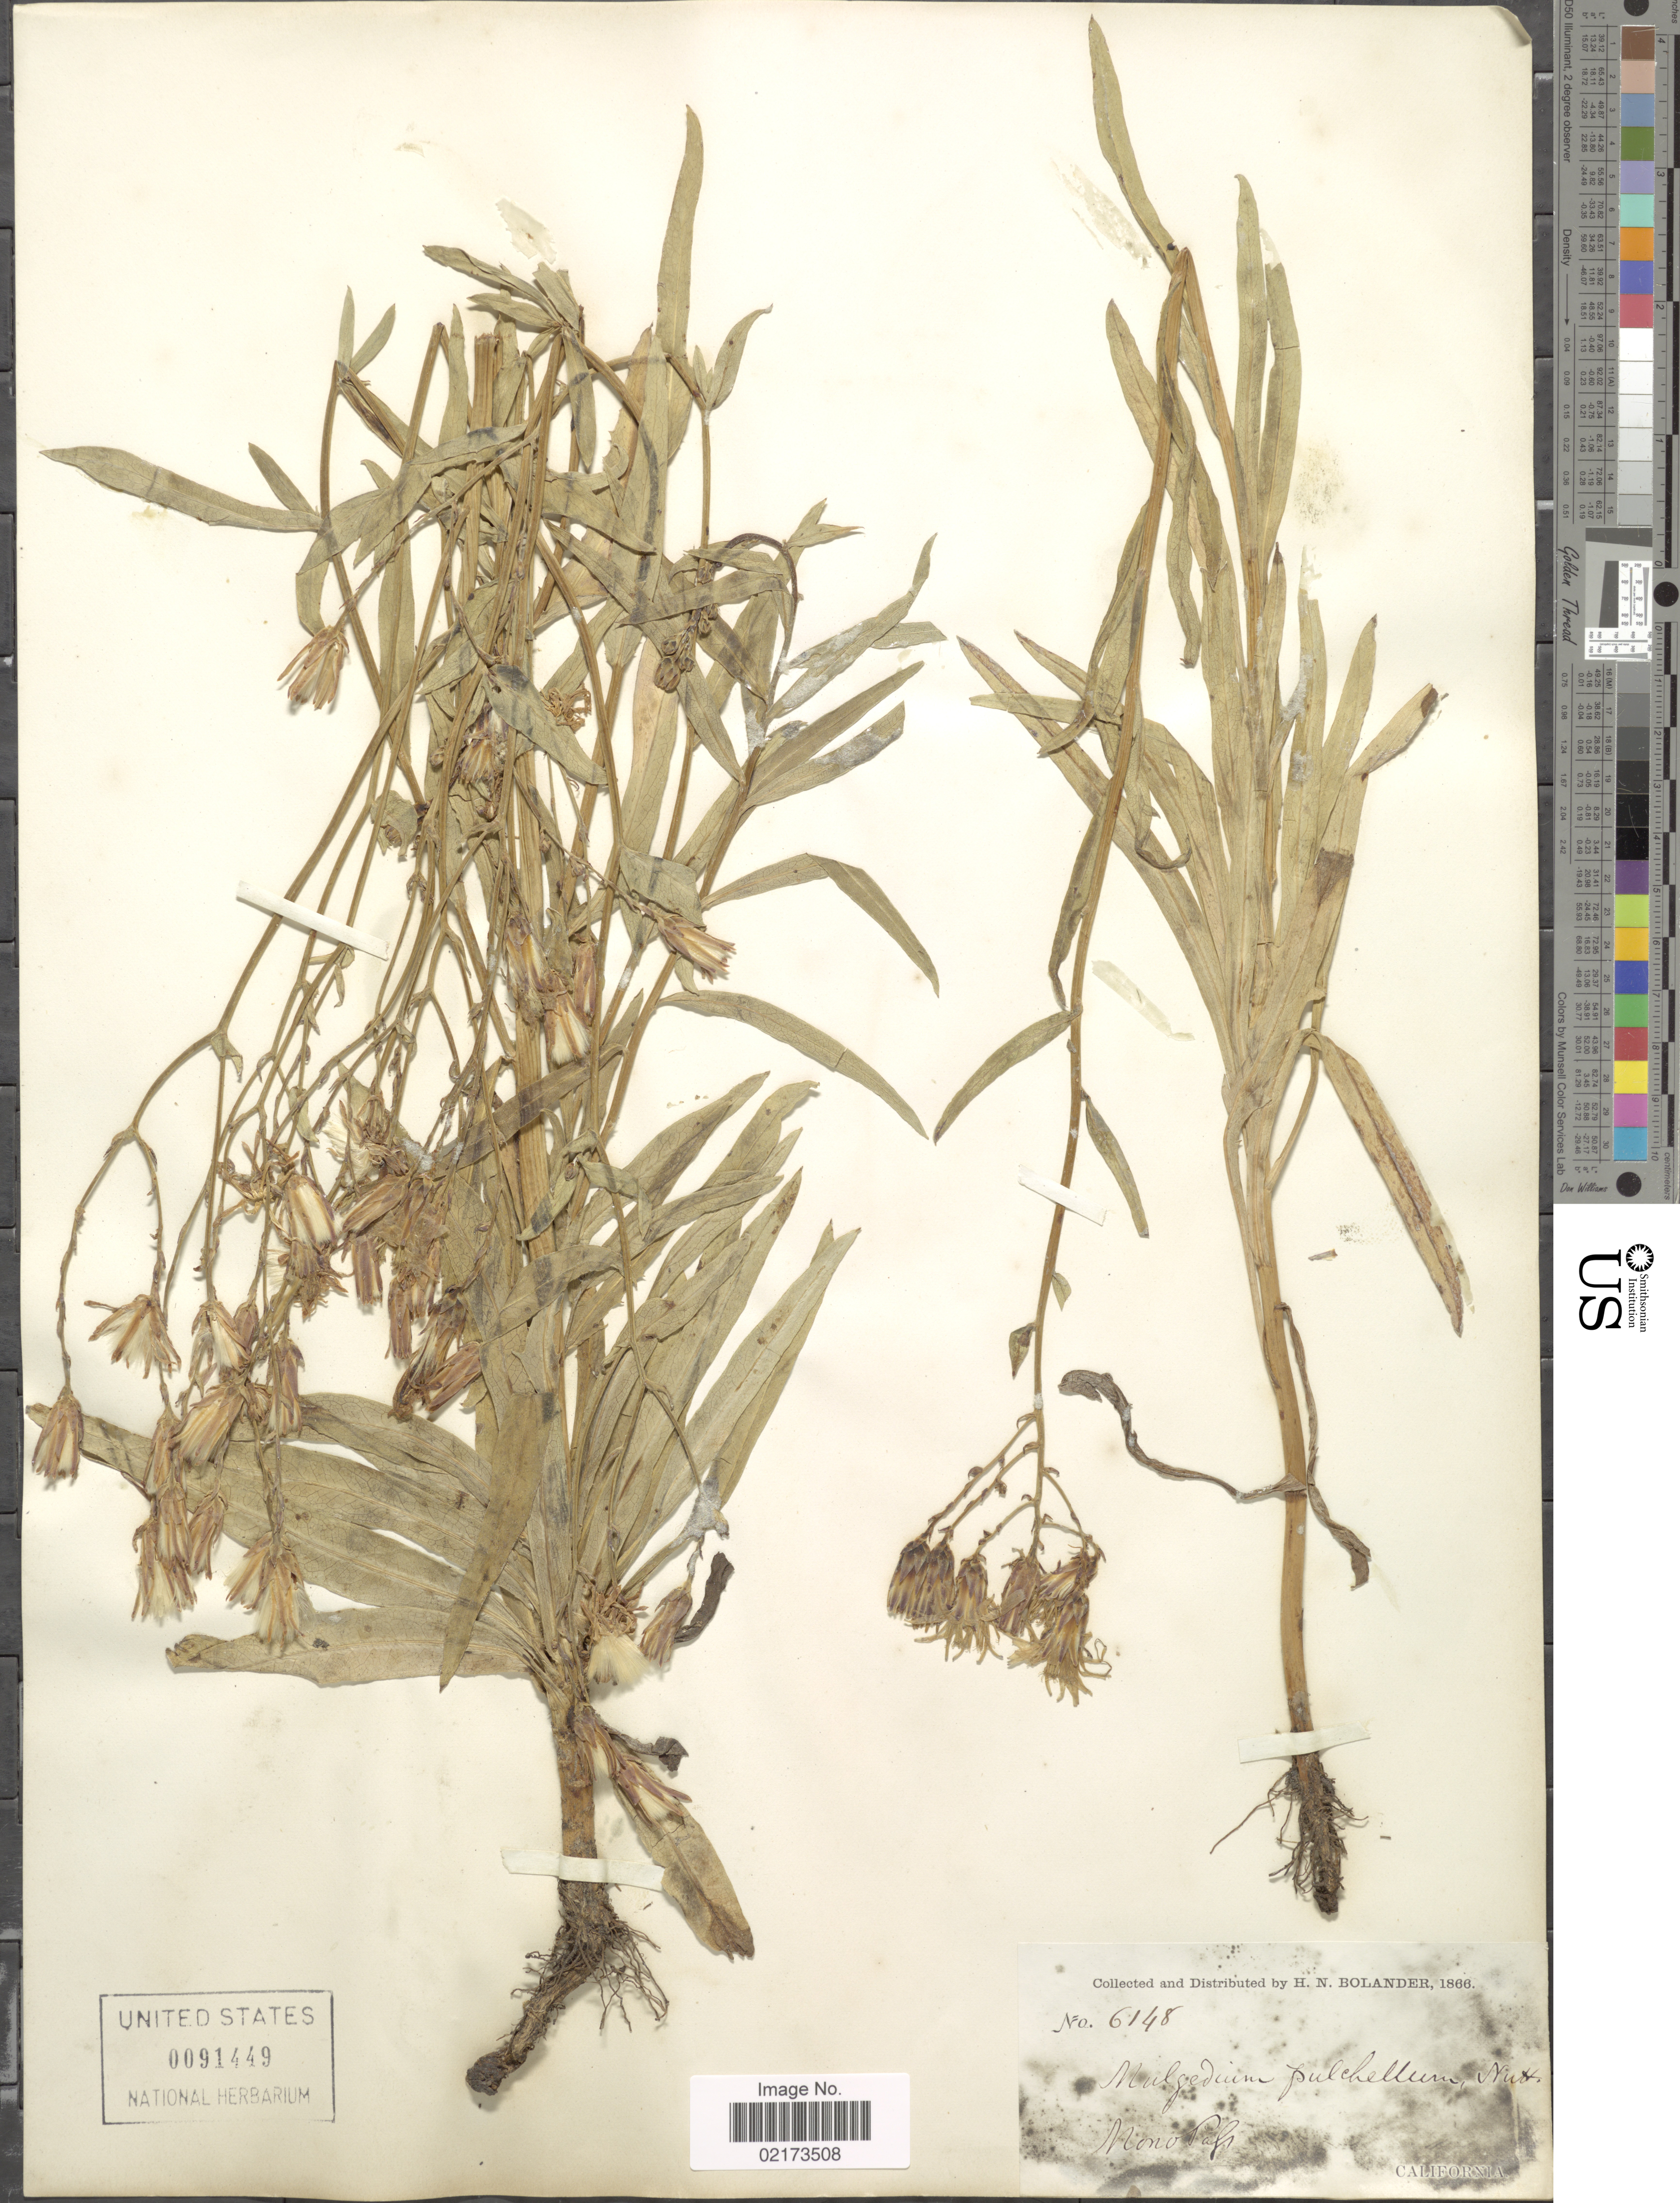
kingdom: Plantae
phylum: Tracheophyta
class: Magnoliopsida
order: Asterales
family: Asteraceae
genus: Lactuca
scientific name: Lactuca tatarica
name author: (L.) C.A. Mey.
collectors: H. Bolander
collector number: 6148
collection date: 1866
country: United States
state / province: California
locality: Monopass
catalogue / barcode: US 91449